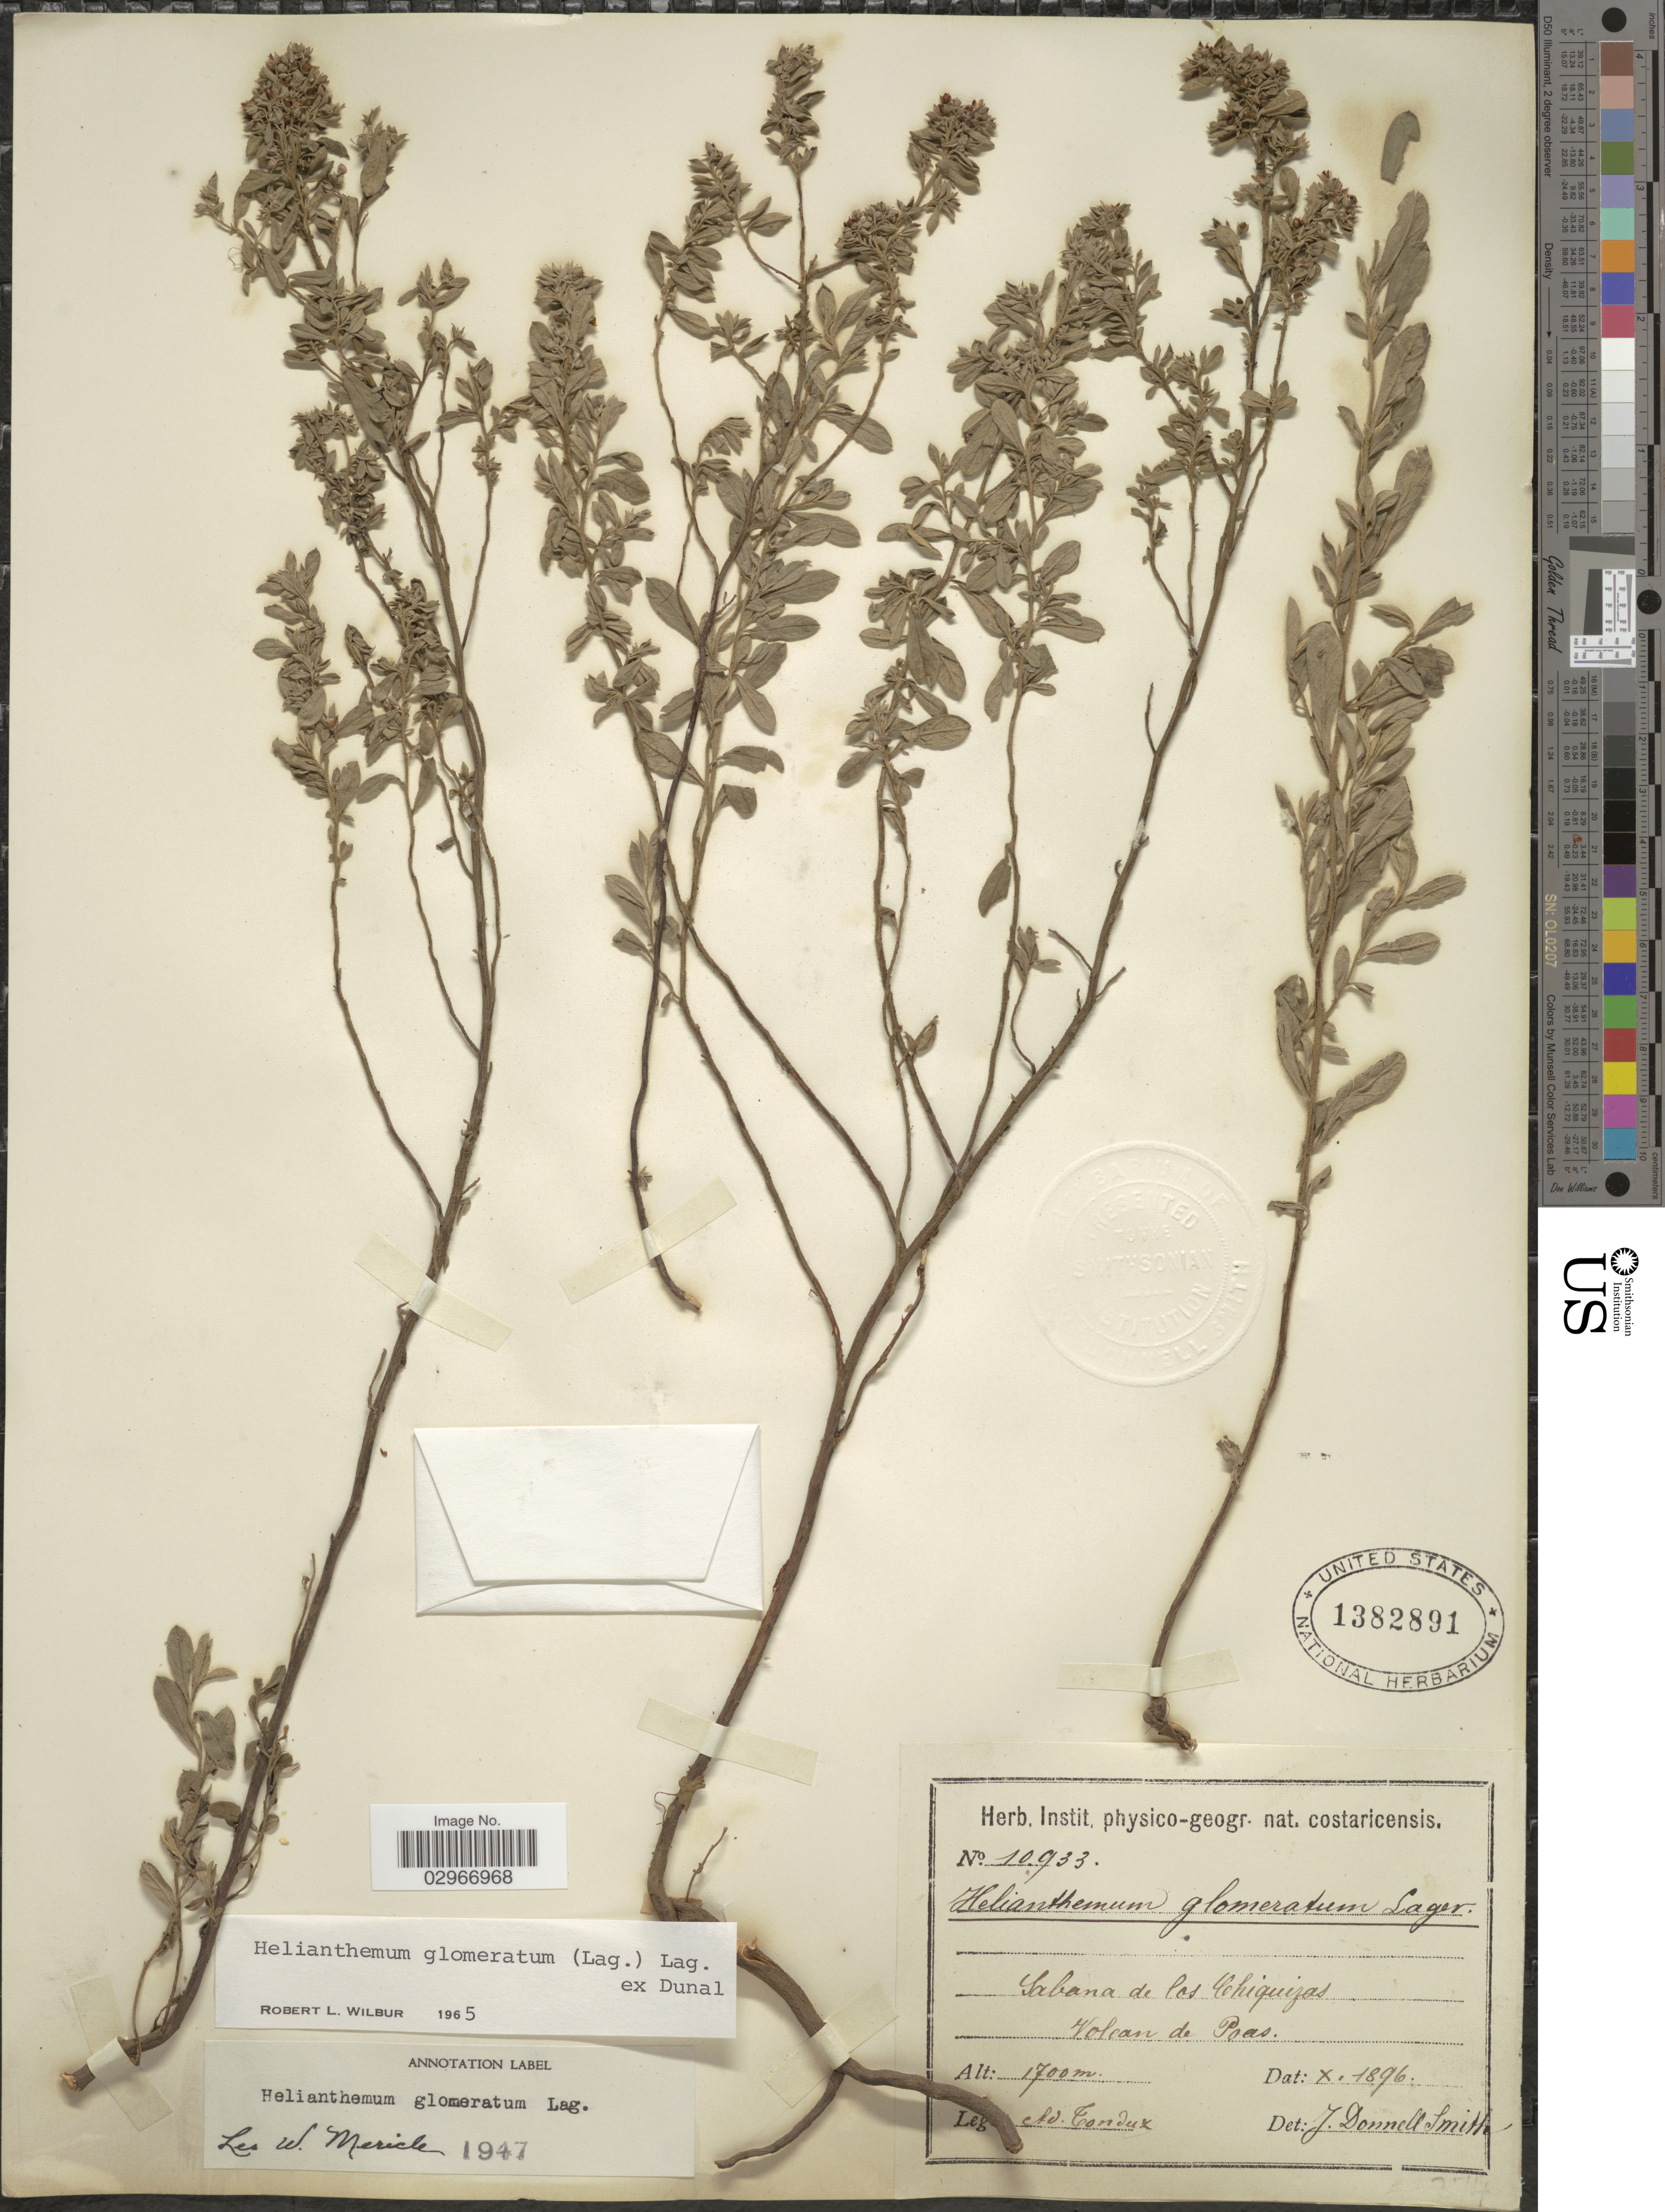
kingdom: Plantae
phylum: Tracheophyta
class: Magnoliopsida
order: Malvales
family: Cistaceae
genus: Helianthemum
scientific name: Helianthemum glomeratum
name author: (Lag.) Lag. ex Dunal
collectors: A. Tonduz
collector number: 10933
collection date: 1896-10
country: Costa Rica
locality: Sabana de los Chiquizas. Volcan de Poas.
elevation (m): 1700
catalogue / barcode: US 1382891